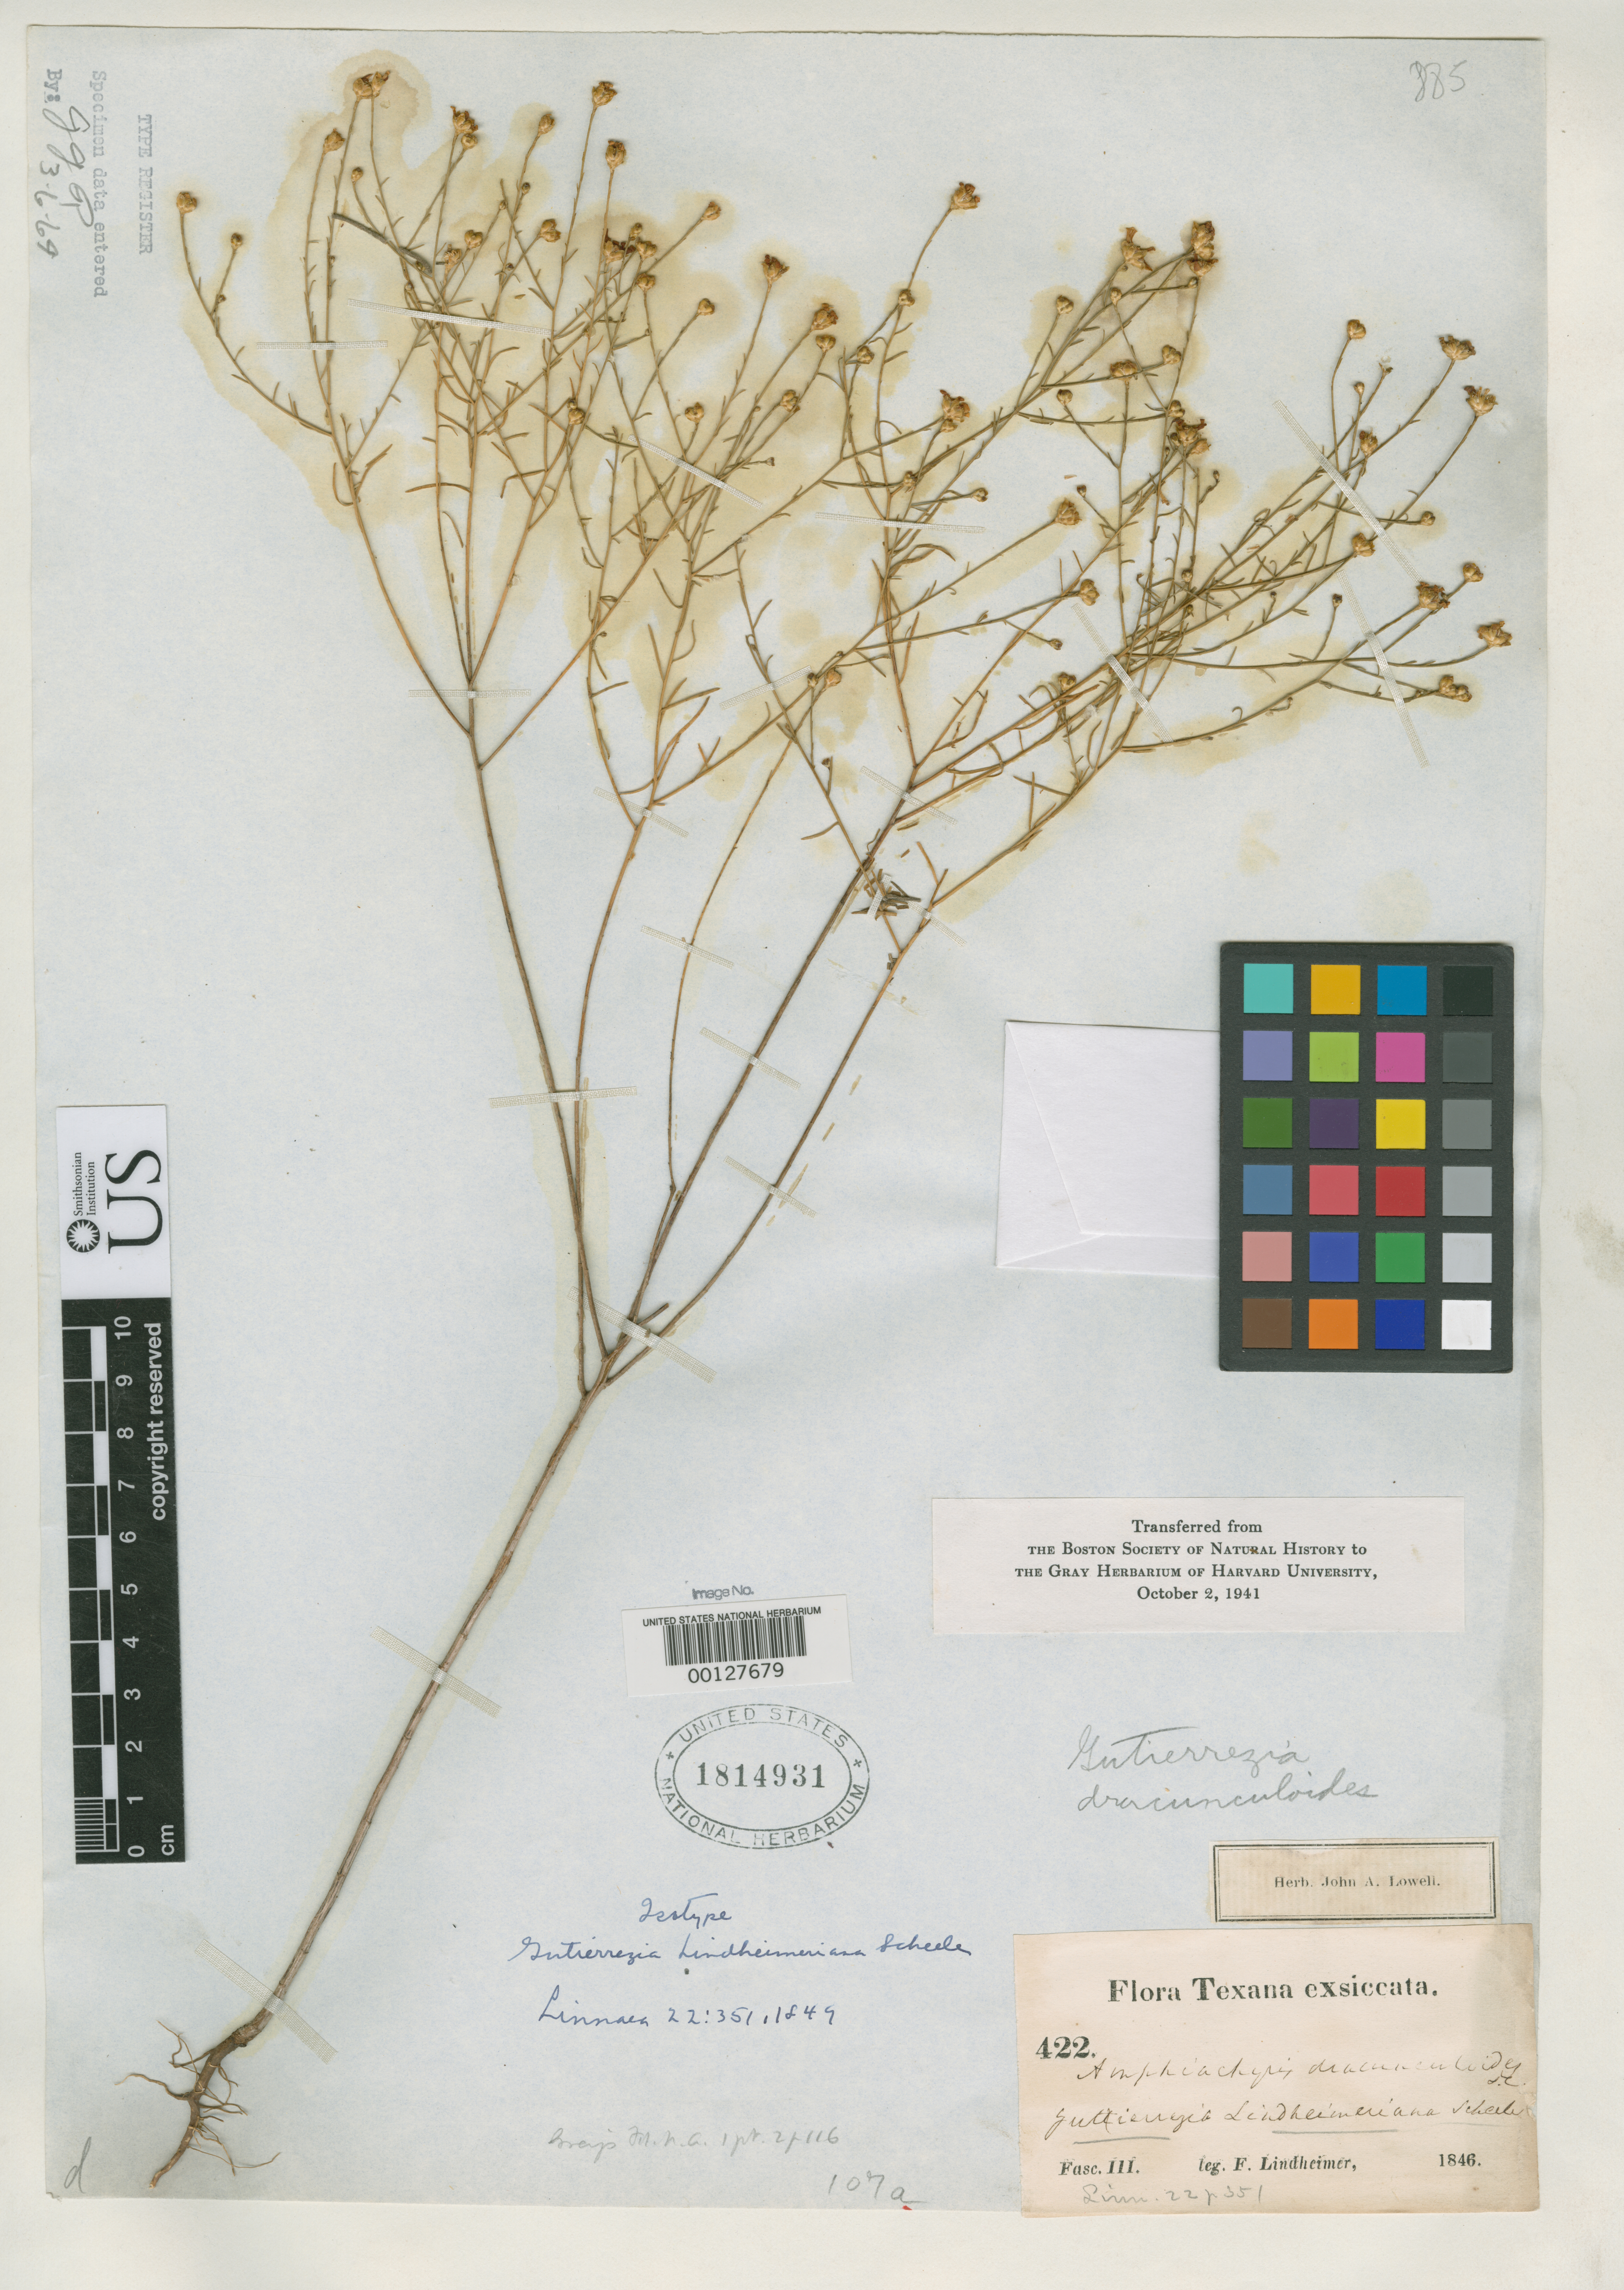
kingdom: Plantae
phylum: Tracheophyta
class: Magnoliopsida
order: Asterales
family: Asteraceae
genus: Gutierrezia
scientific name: Gutierrezia lindheimeriana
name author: Scheele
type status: Type Collection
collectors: F. J. Lindheimer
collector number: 3-422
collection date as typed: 1846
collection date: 1846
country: United States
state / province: Texas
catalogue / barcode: US 1814931